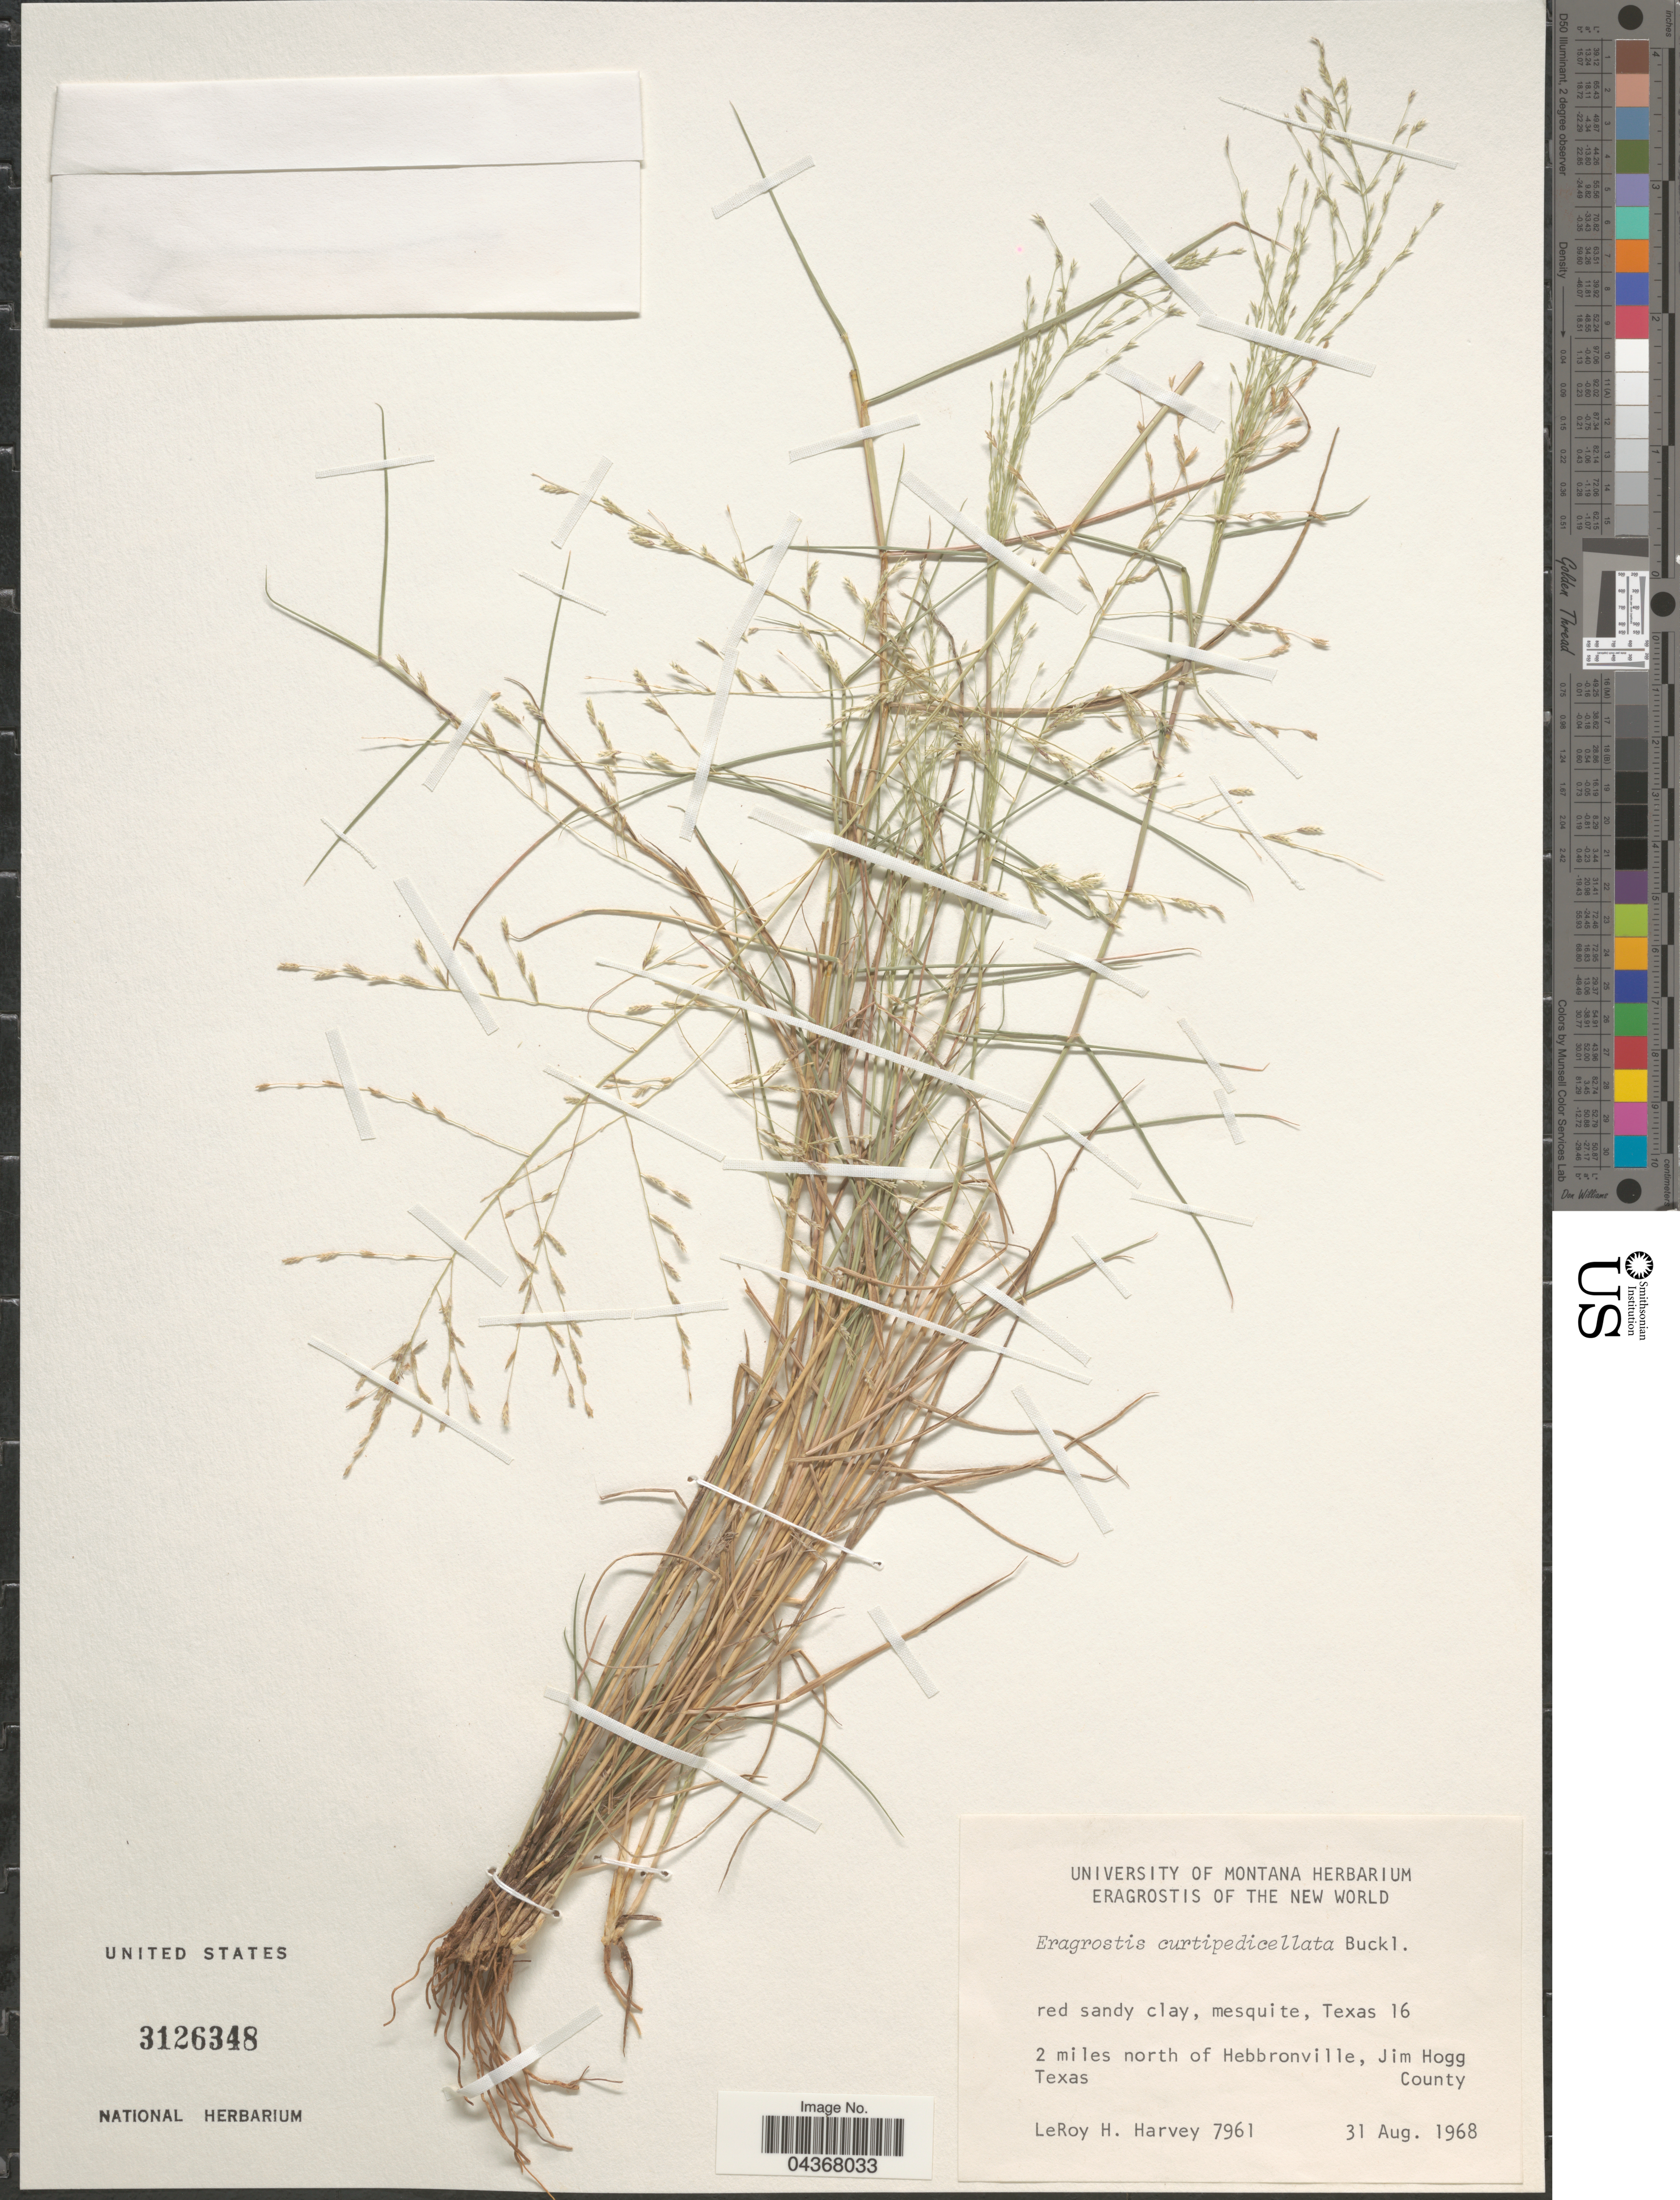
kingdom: Plantae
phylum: Tracheophyta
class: Liliopsida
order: Poales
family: Poaceae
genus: Eragrostis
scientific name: Eragrostis curtipedicellata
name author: Buckley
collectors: L. H. Harvey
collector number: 7961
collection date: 1968-08-31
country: United States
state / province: Texas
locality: Red sandy clay, mesquite, Texas 16. 2 miles north of Hebbronville, Jim Hogg County.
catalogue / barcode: US 3126348